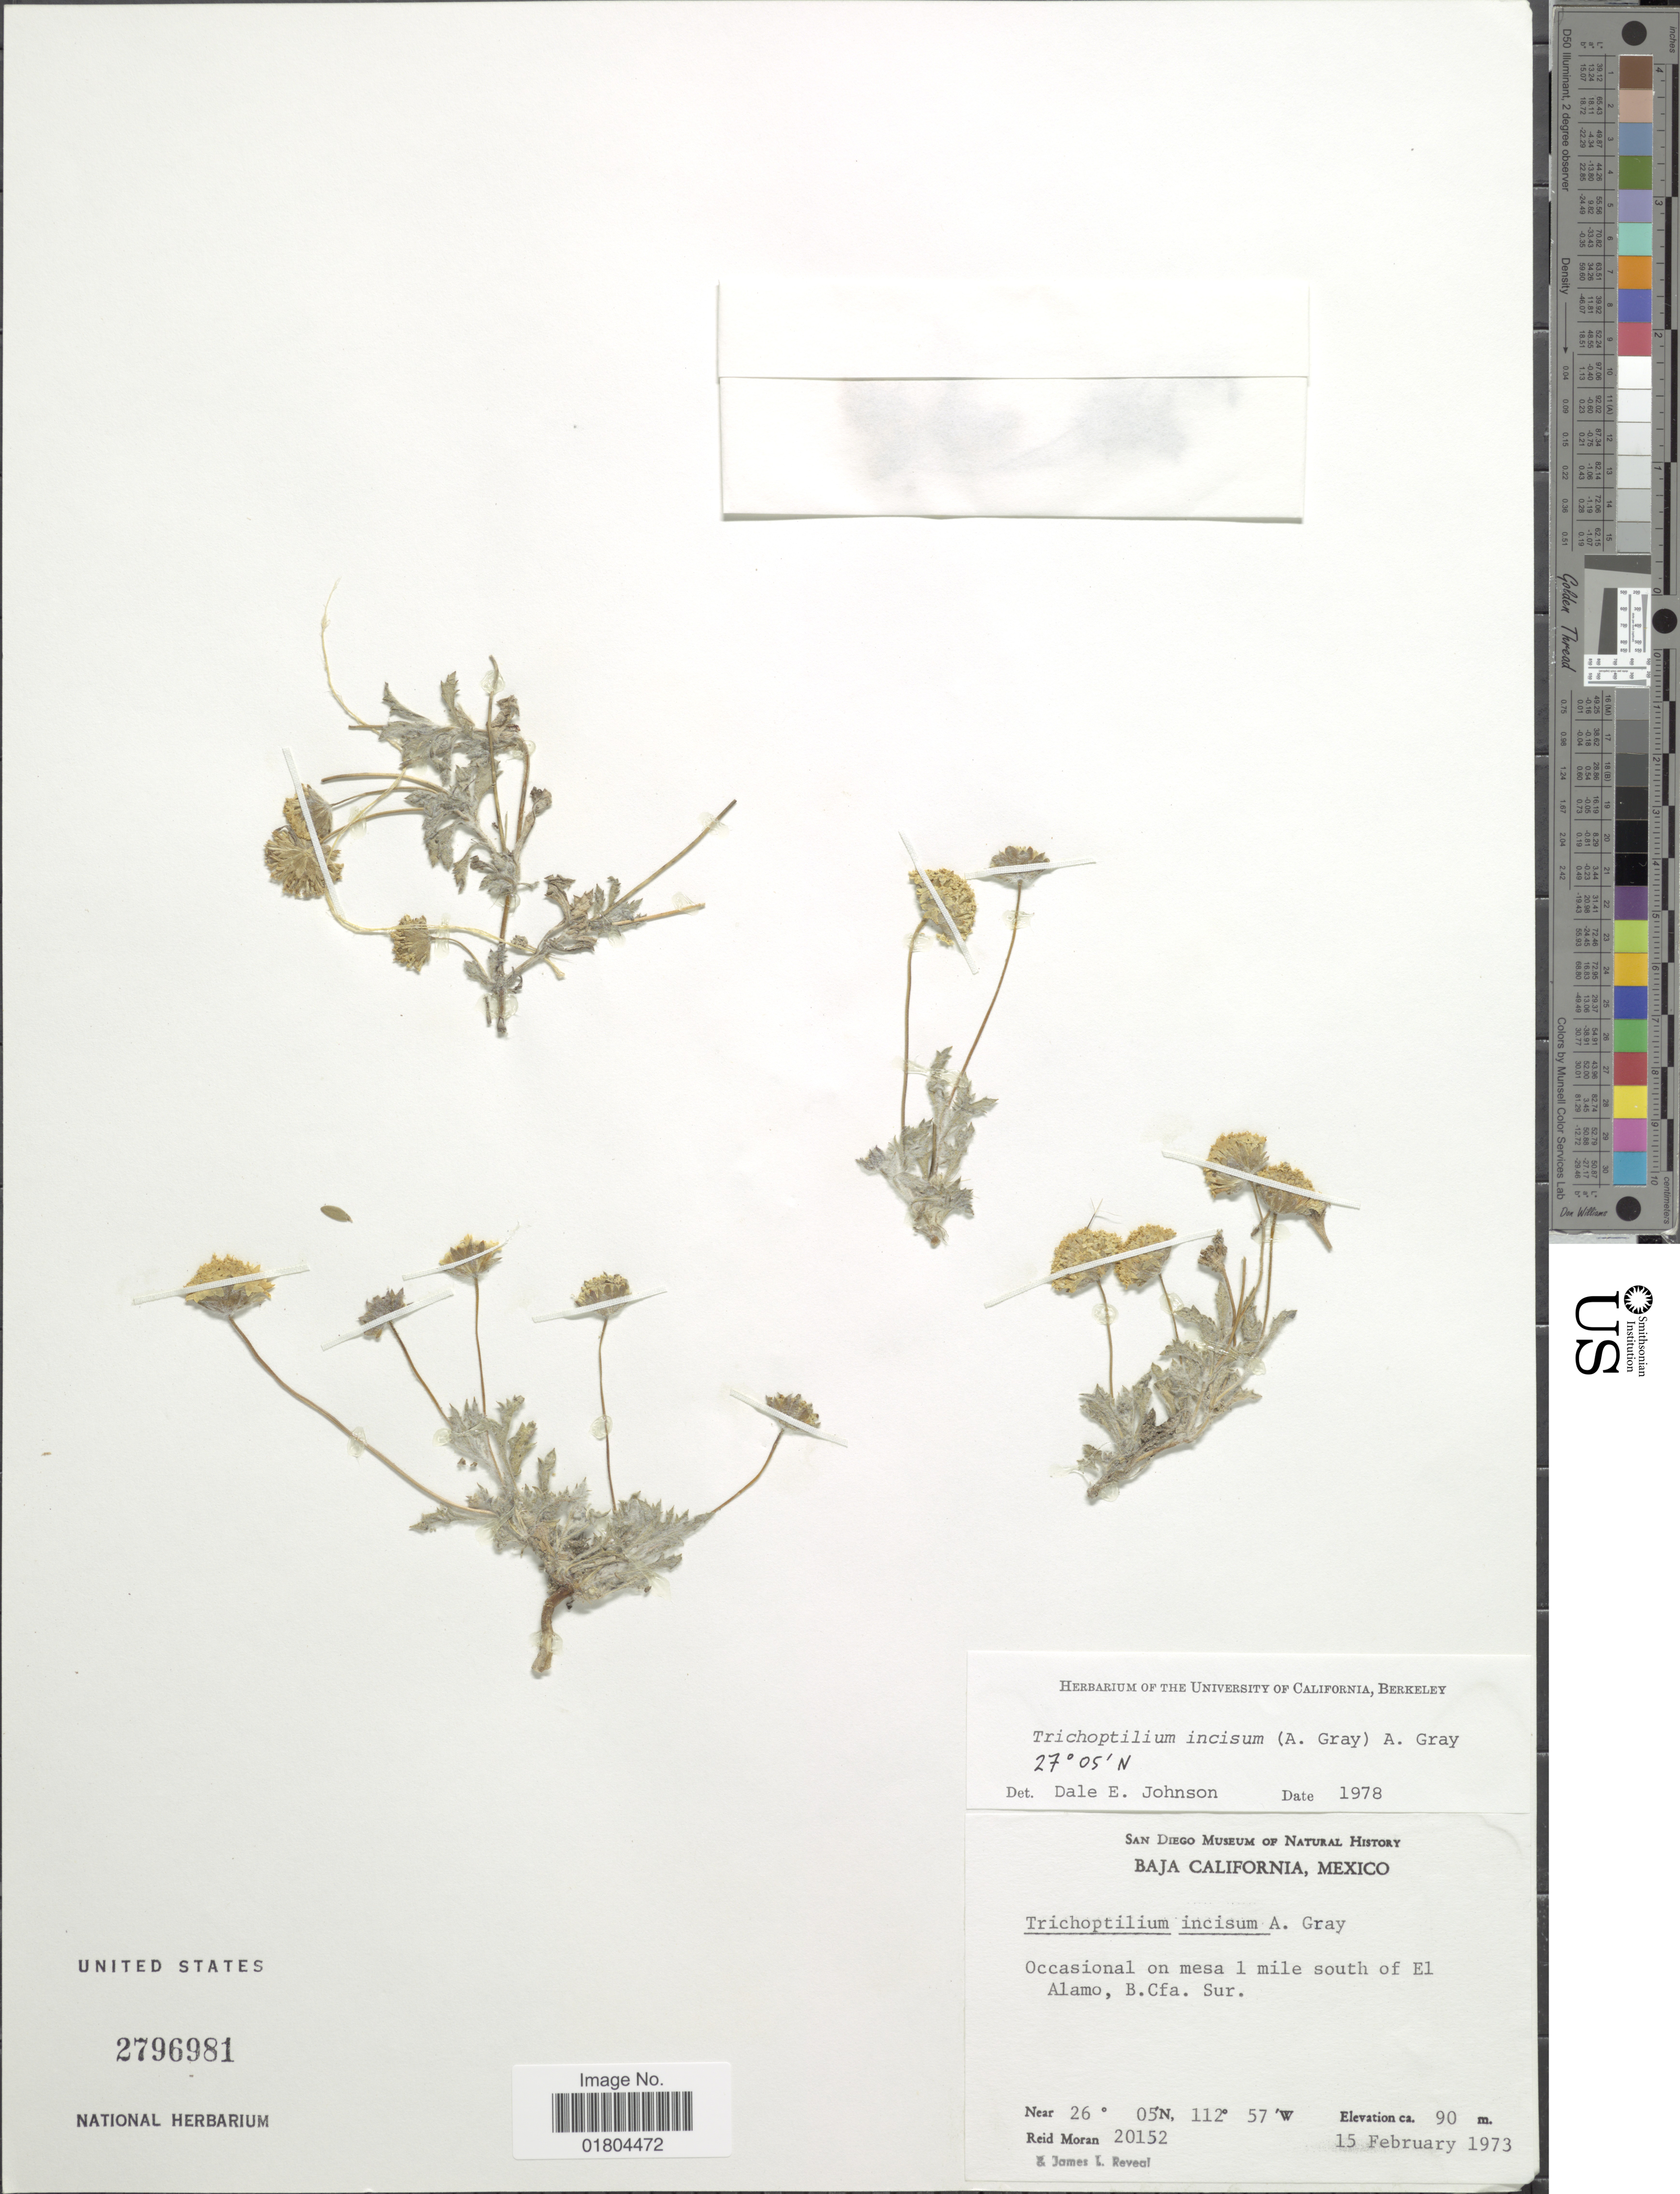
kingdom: Plantae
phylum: Tracheophyta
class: Magnoliopsida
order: Asterales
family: Asteraceae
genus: Trichoptilium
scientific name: Trichoptilium incisum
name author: (A. Gray) A. Gray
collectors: R. V. Moran & J. L. Reveal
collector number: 20152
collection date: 1973-02-15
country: Mexico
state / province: Baja California Sur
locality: Occasional on mesa 1 mile south of El Alamo, Baja California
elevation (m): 90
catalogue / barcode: US 2796981